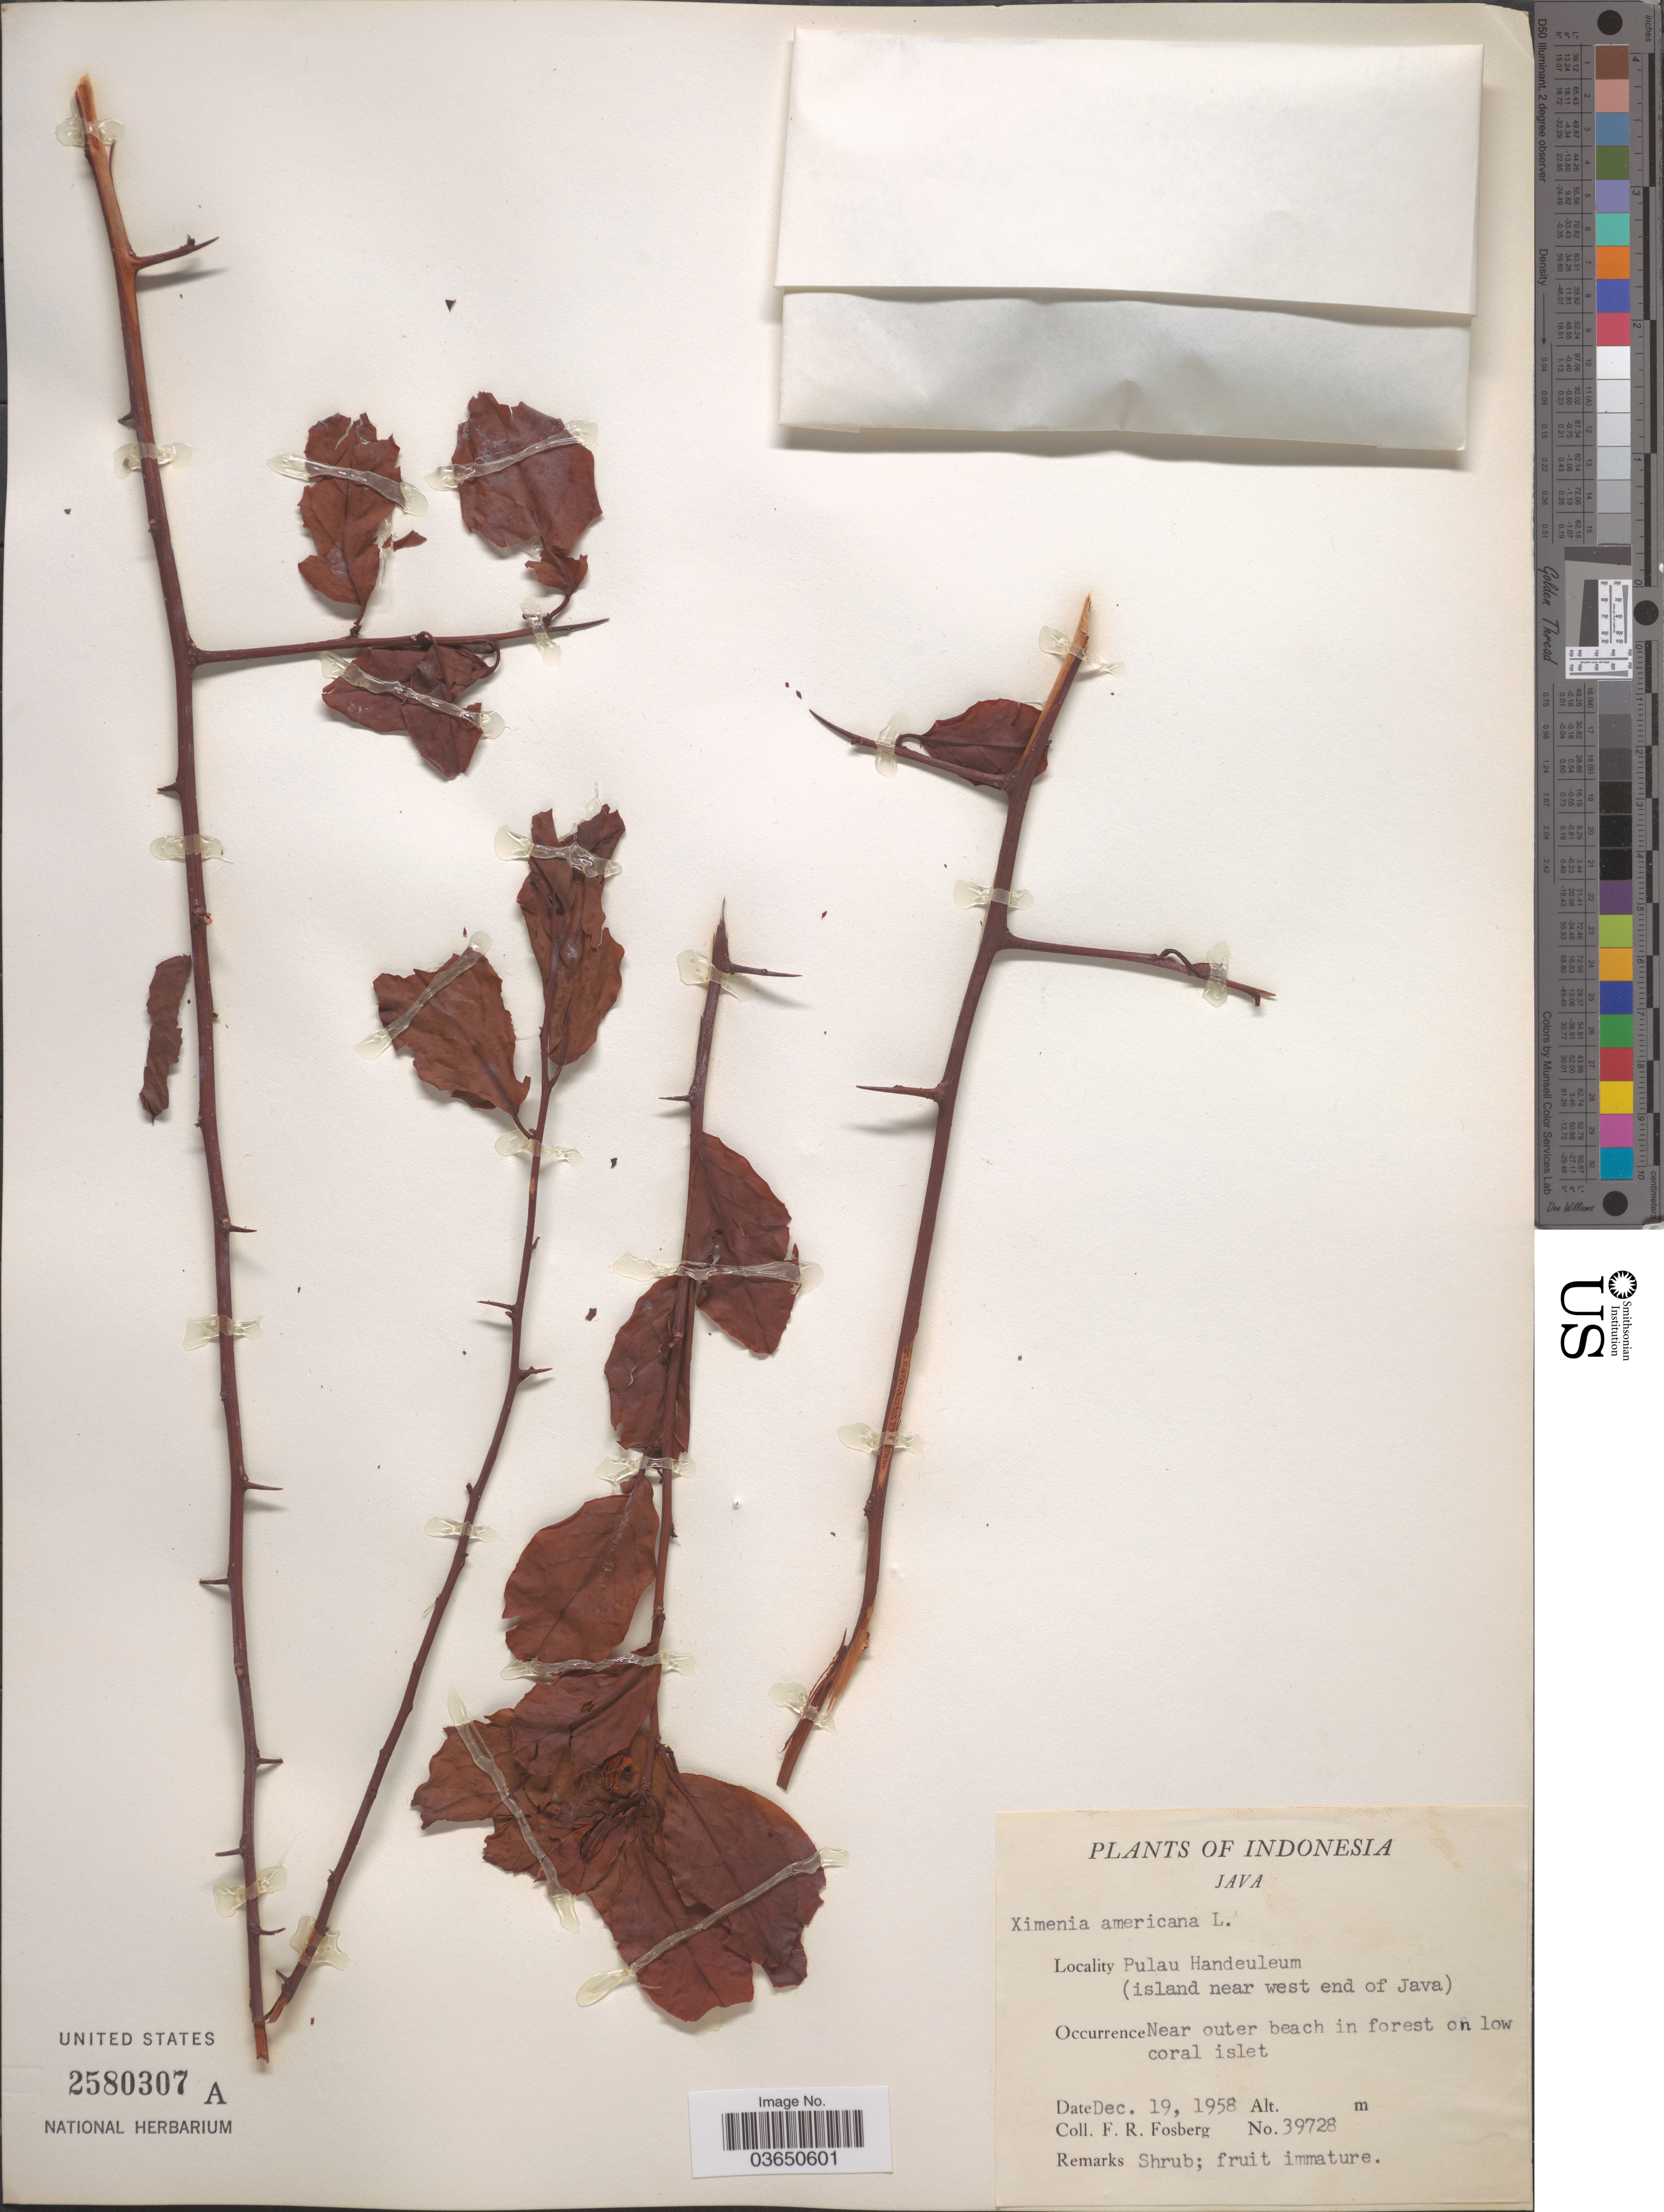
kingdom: Plantae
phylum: Tracheophyta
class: Magnoliopsida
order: Santalales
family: Ximeniaceae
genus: Ximenia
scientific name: Ximenia americana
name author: L.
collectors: F. R. Fosberg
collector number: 39728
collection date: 1958-12-19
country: Indonesia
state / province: Java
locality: Pulau Handeuleum (island near west end of Java).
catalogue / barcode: US 2580307A